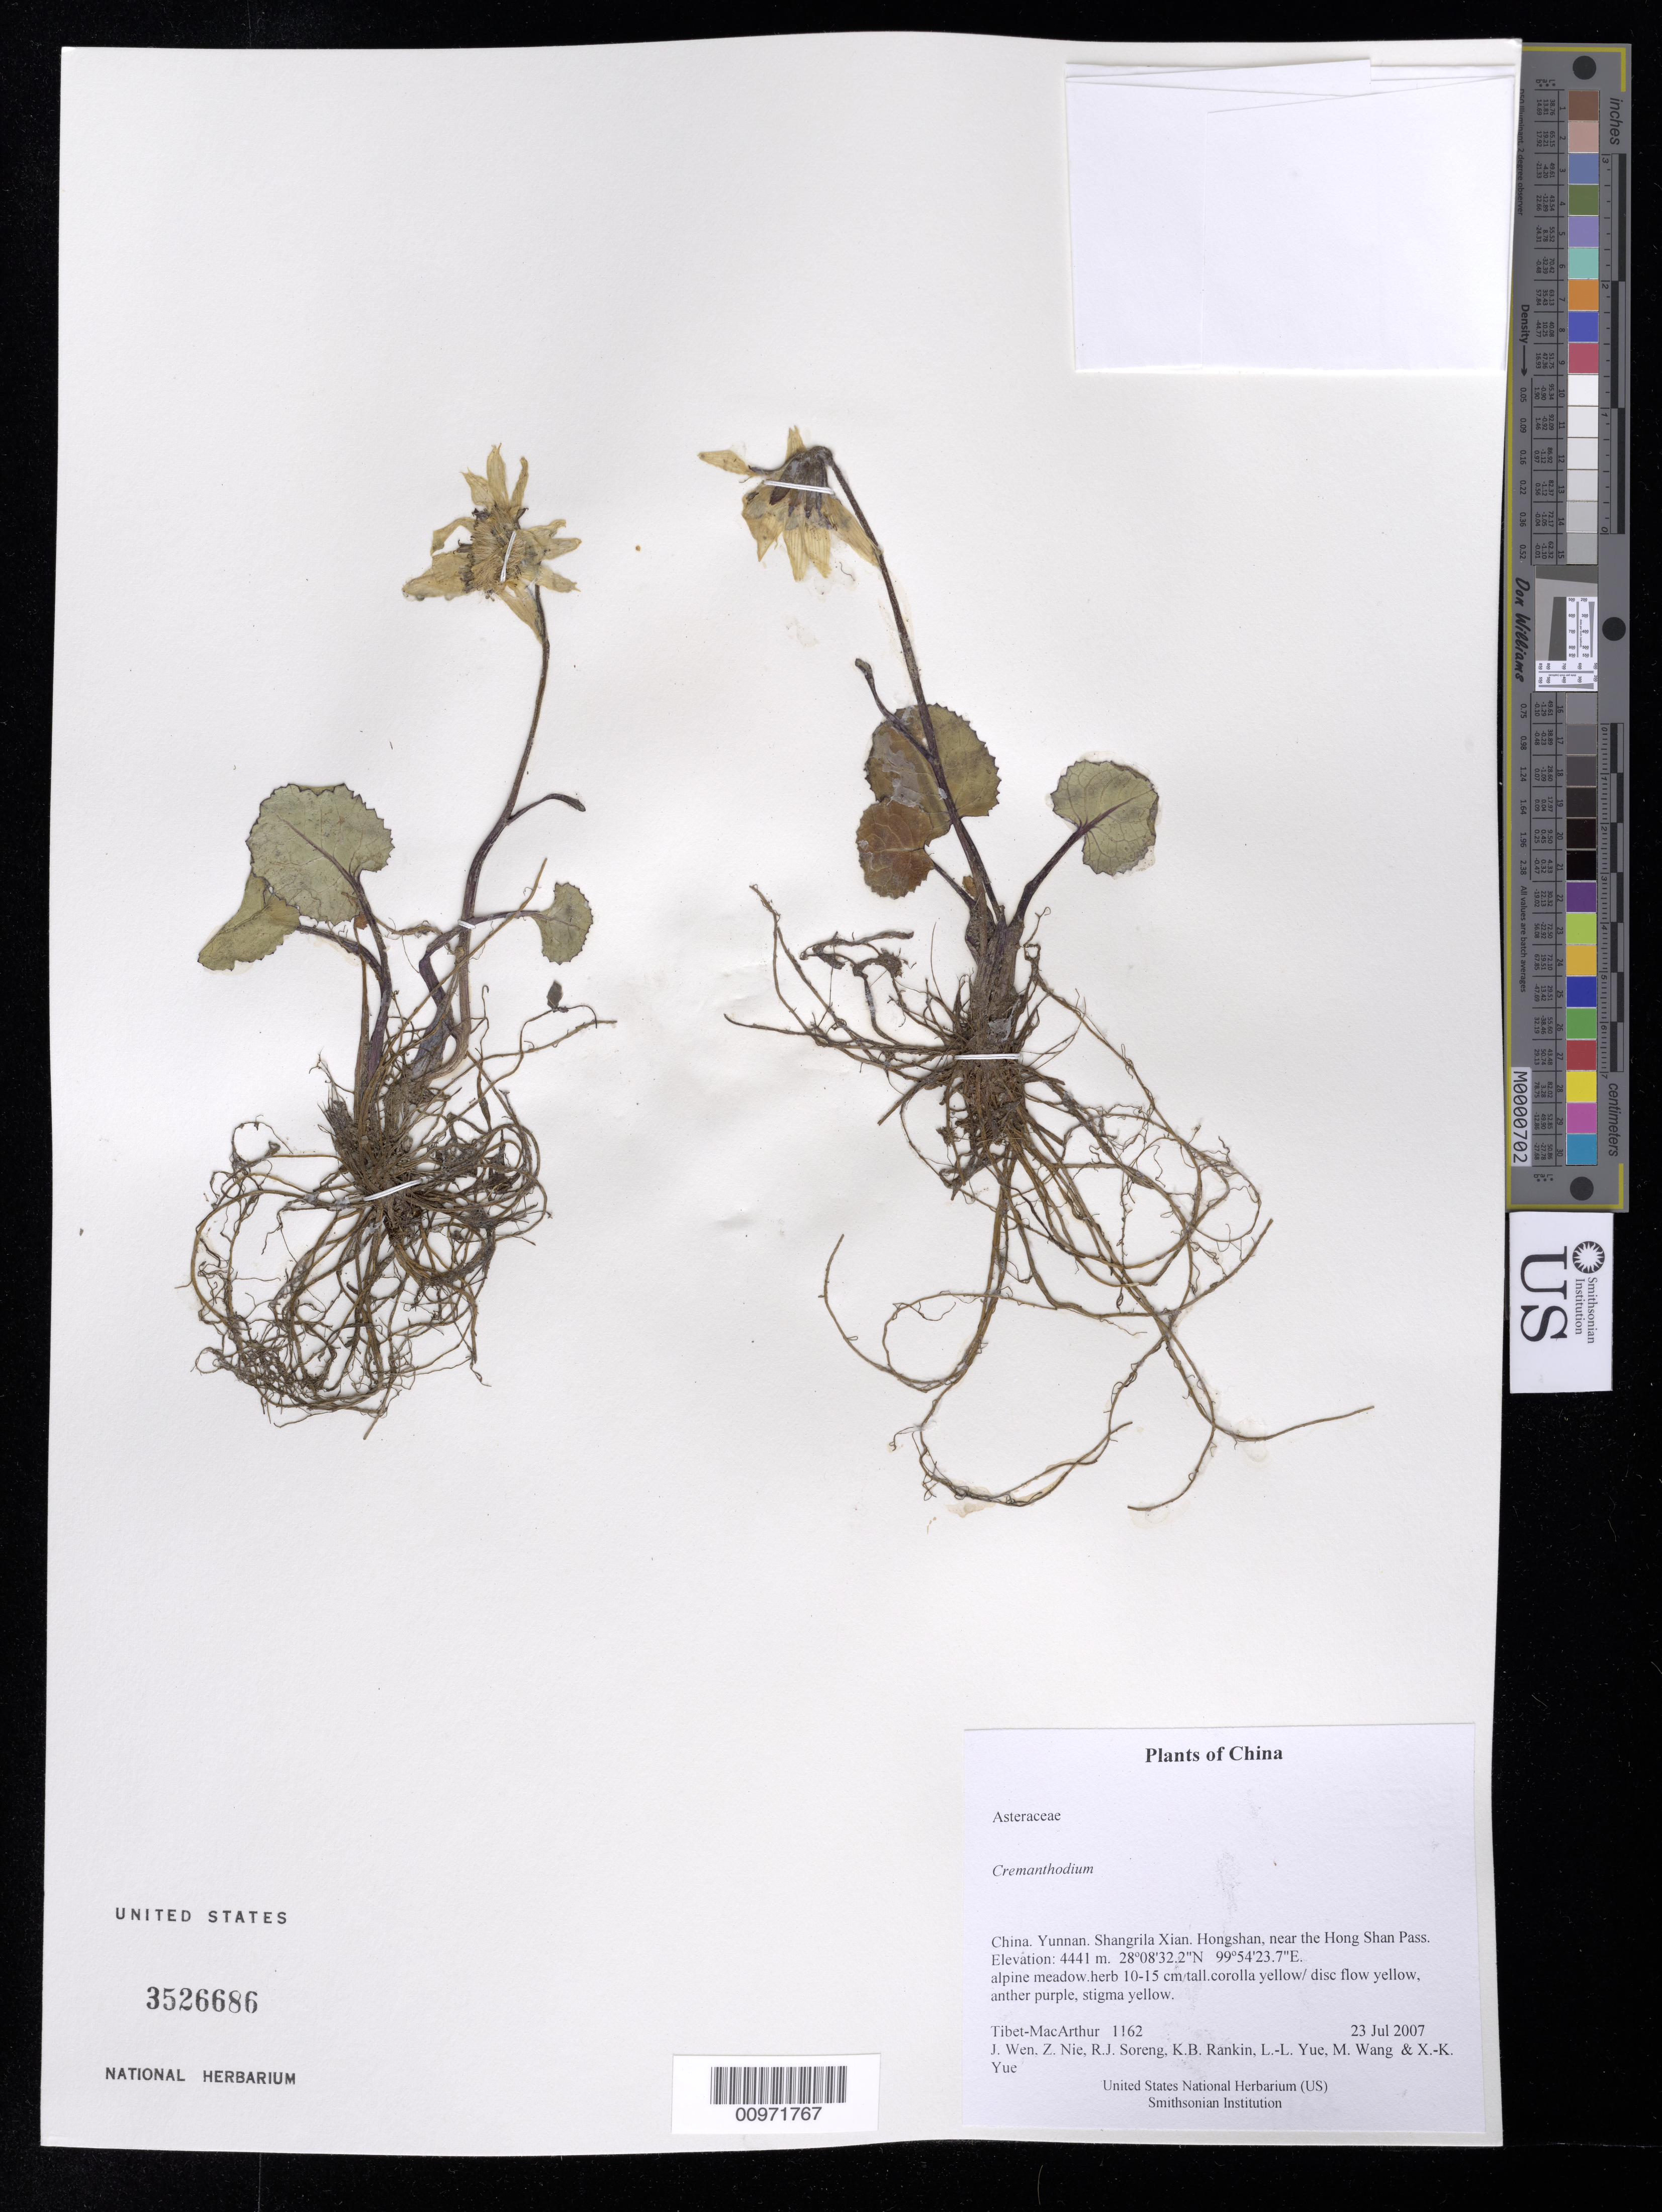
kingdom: Plantae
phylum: Tracheophyta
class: Magnoliopsida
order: Asterales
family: Asteraceae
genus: Cremanthodium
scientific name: Cremanthodium sp.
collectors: Tibet-MacArthur, J. Wen, Z. Nie, R. J. Soreng, K. Rankin, L. Yue, M. Wang & X. Yue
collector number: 1162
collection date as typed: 23 Jul 2007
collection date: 2007-07-23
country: China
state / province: Yunnan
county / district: Shangrila Xian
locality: Hongshan, near the Hong Shan Pass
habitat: alpine meadow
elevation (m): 4441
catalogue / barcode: US 3526686